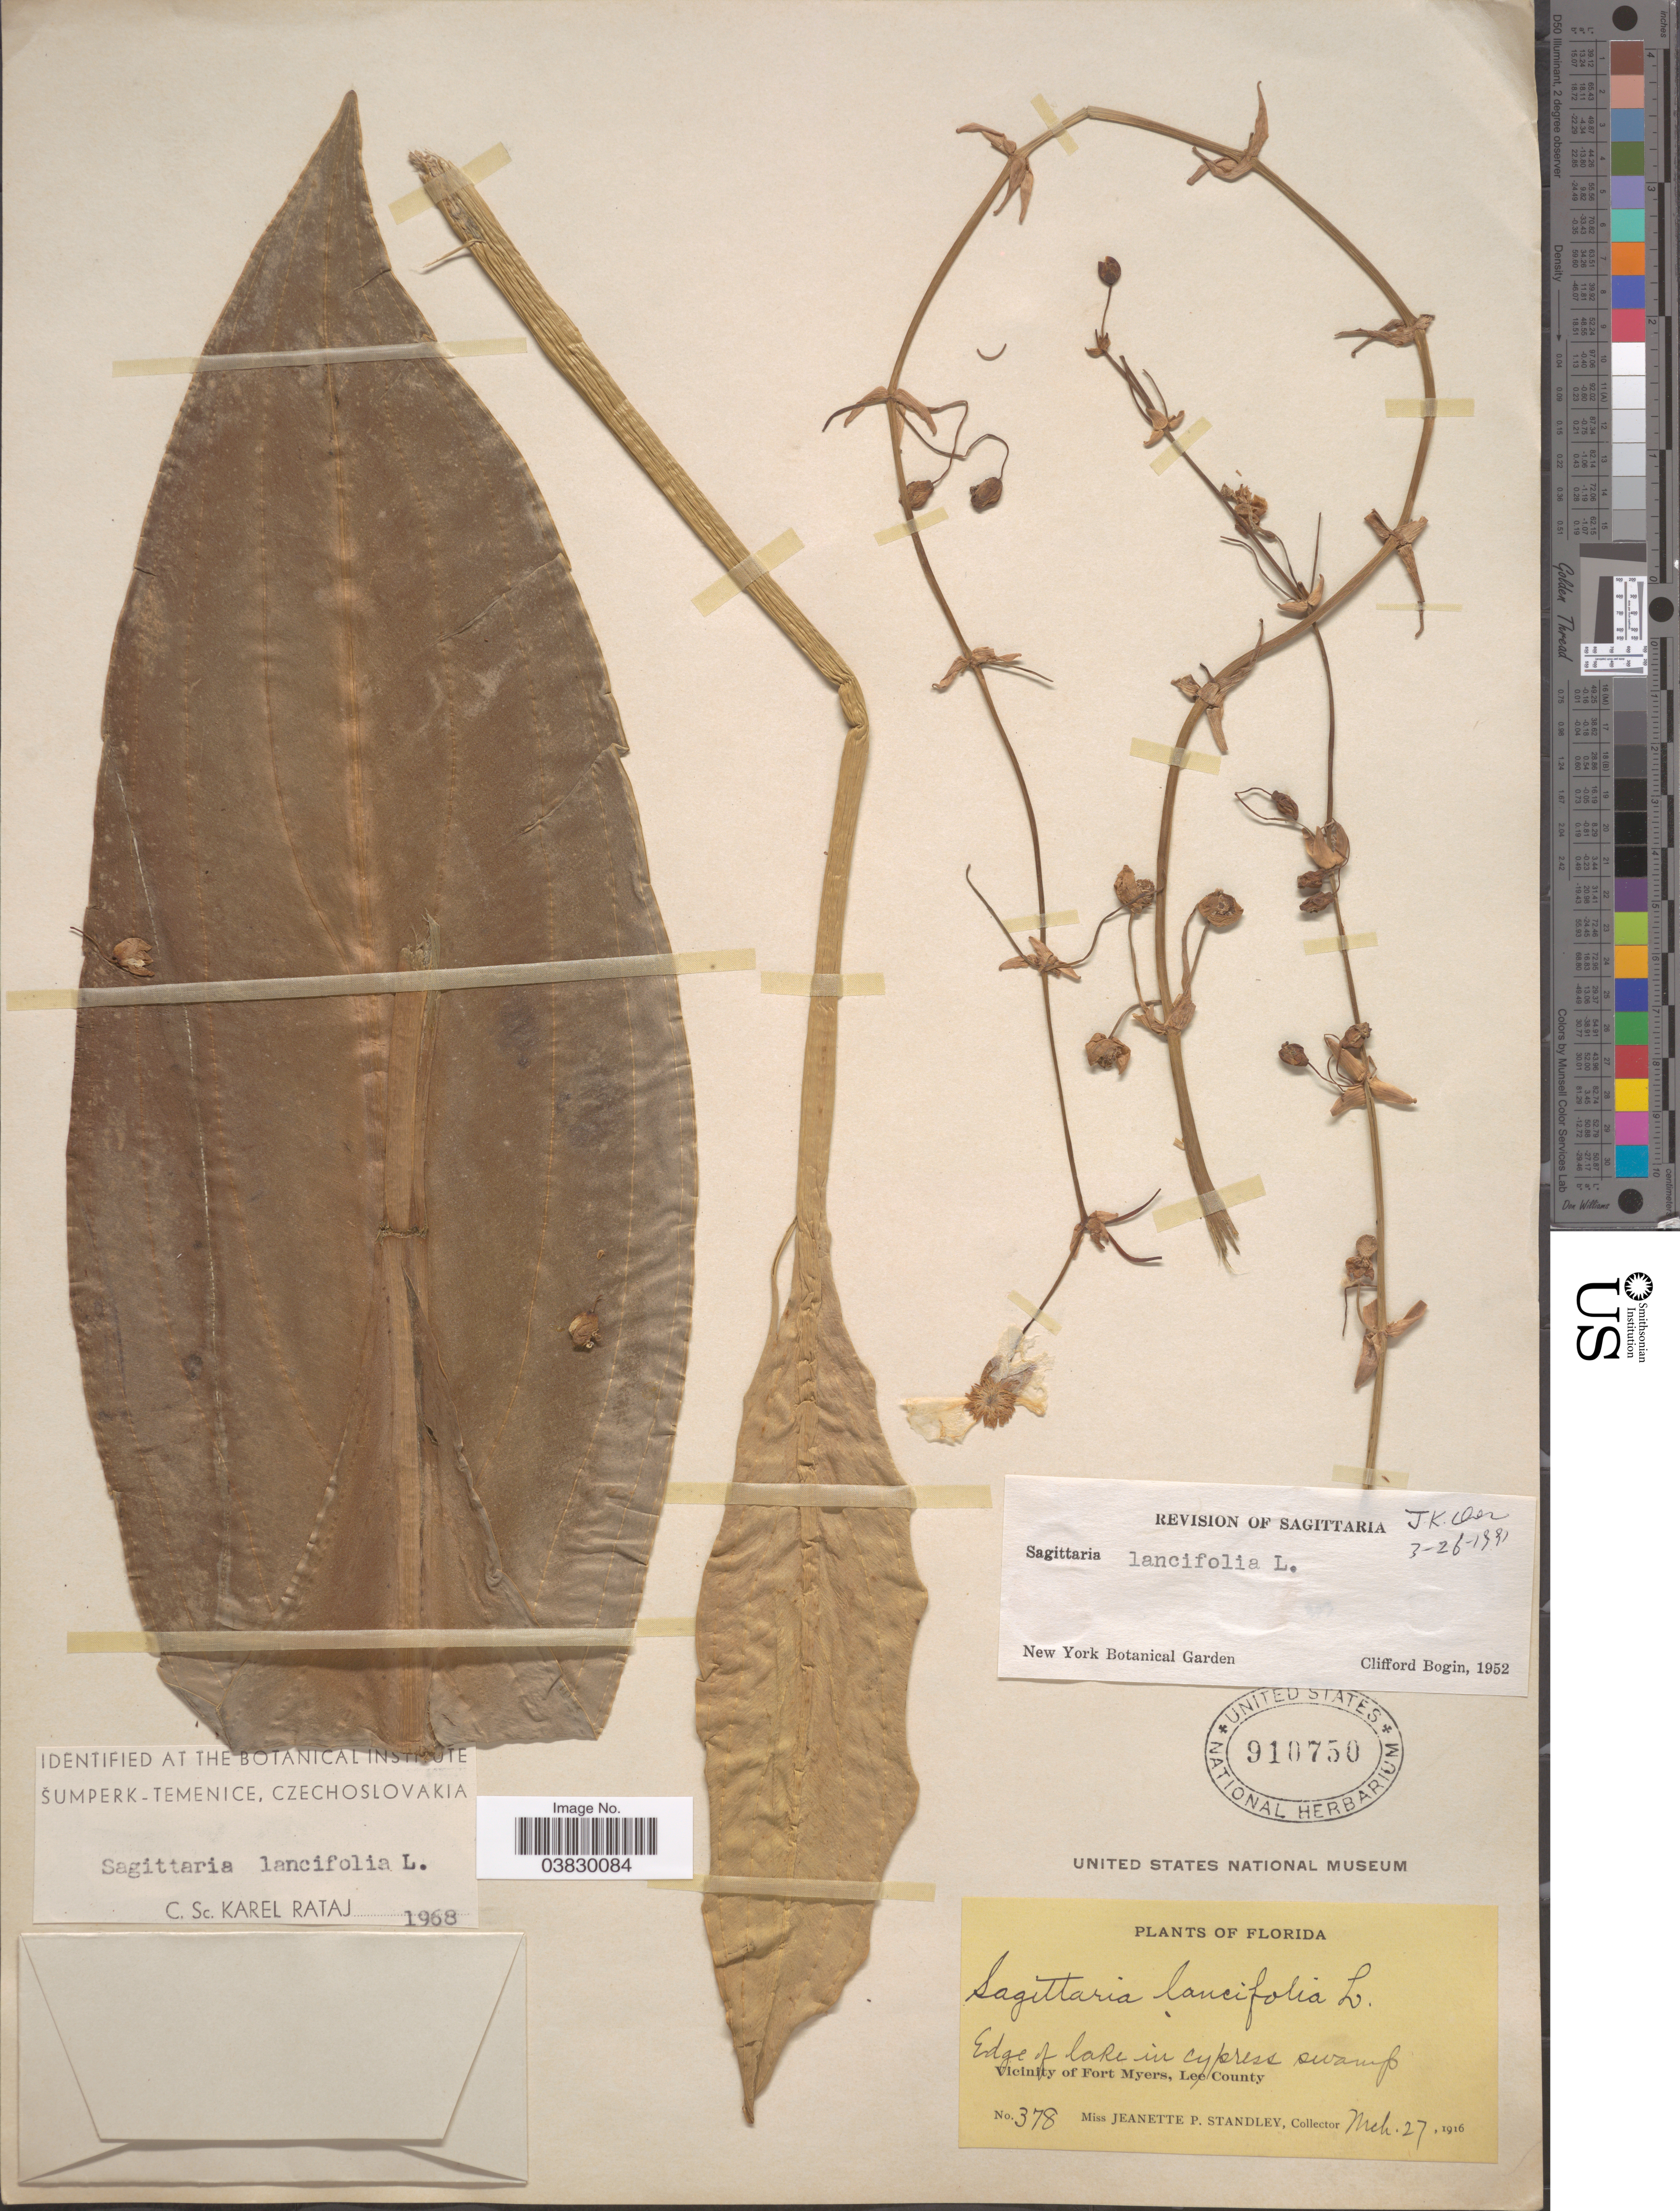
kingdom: Plantae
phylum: Tracheophyta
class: Liliopsida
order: Alismatales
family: Alismataceae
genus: Sagittaria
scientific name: Sagittaria lancifolia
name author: L.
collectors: J. P. Standley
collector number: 378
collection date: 1916-03-27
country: United States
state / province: Florida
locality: Vicinity of Fort Myers, Lee County.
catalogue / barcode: US 910750